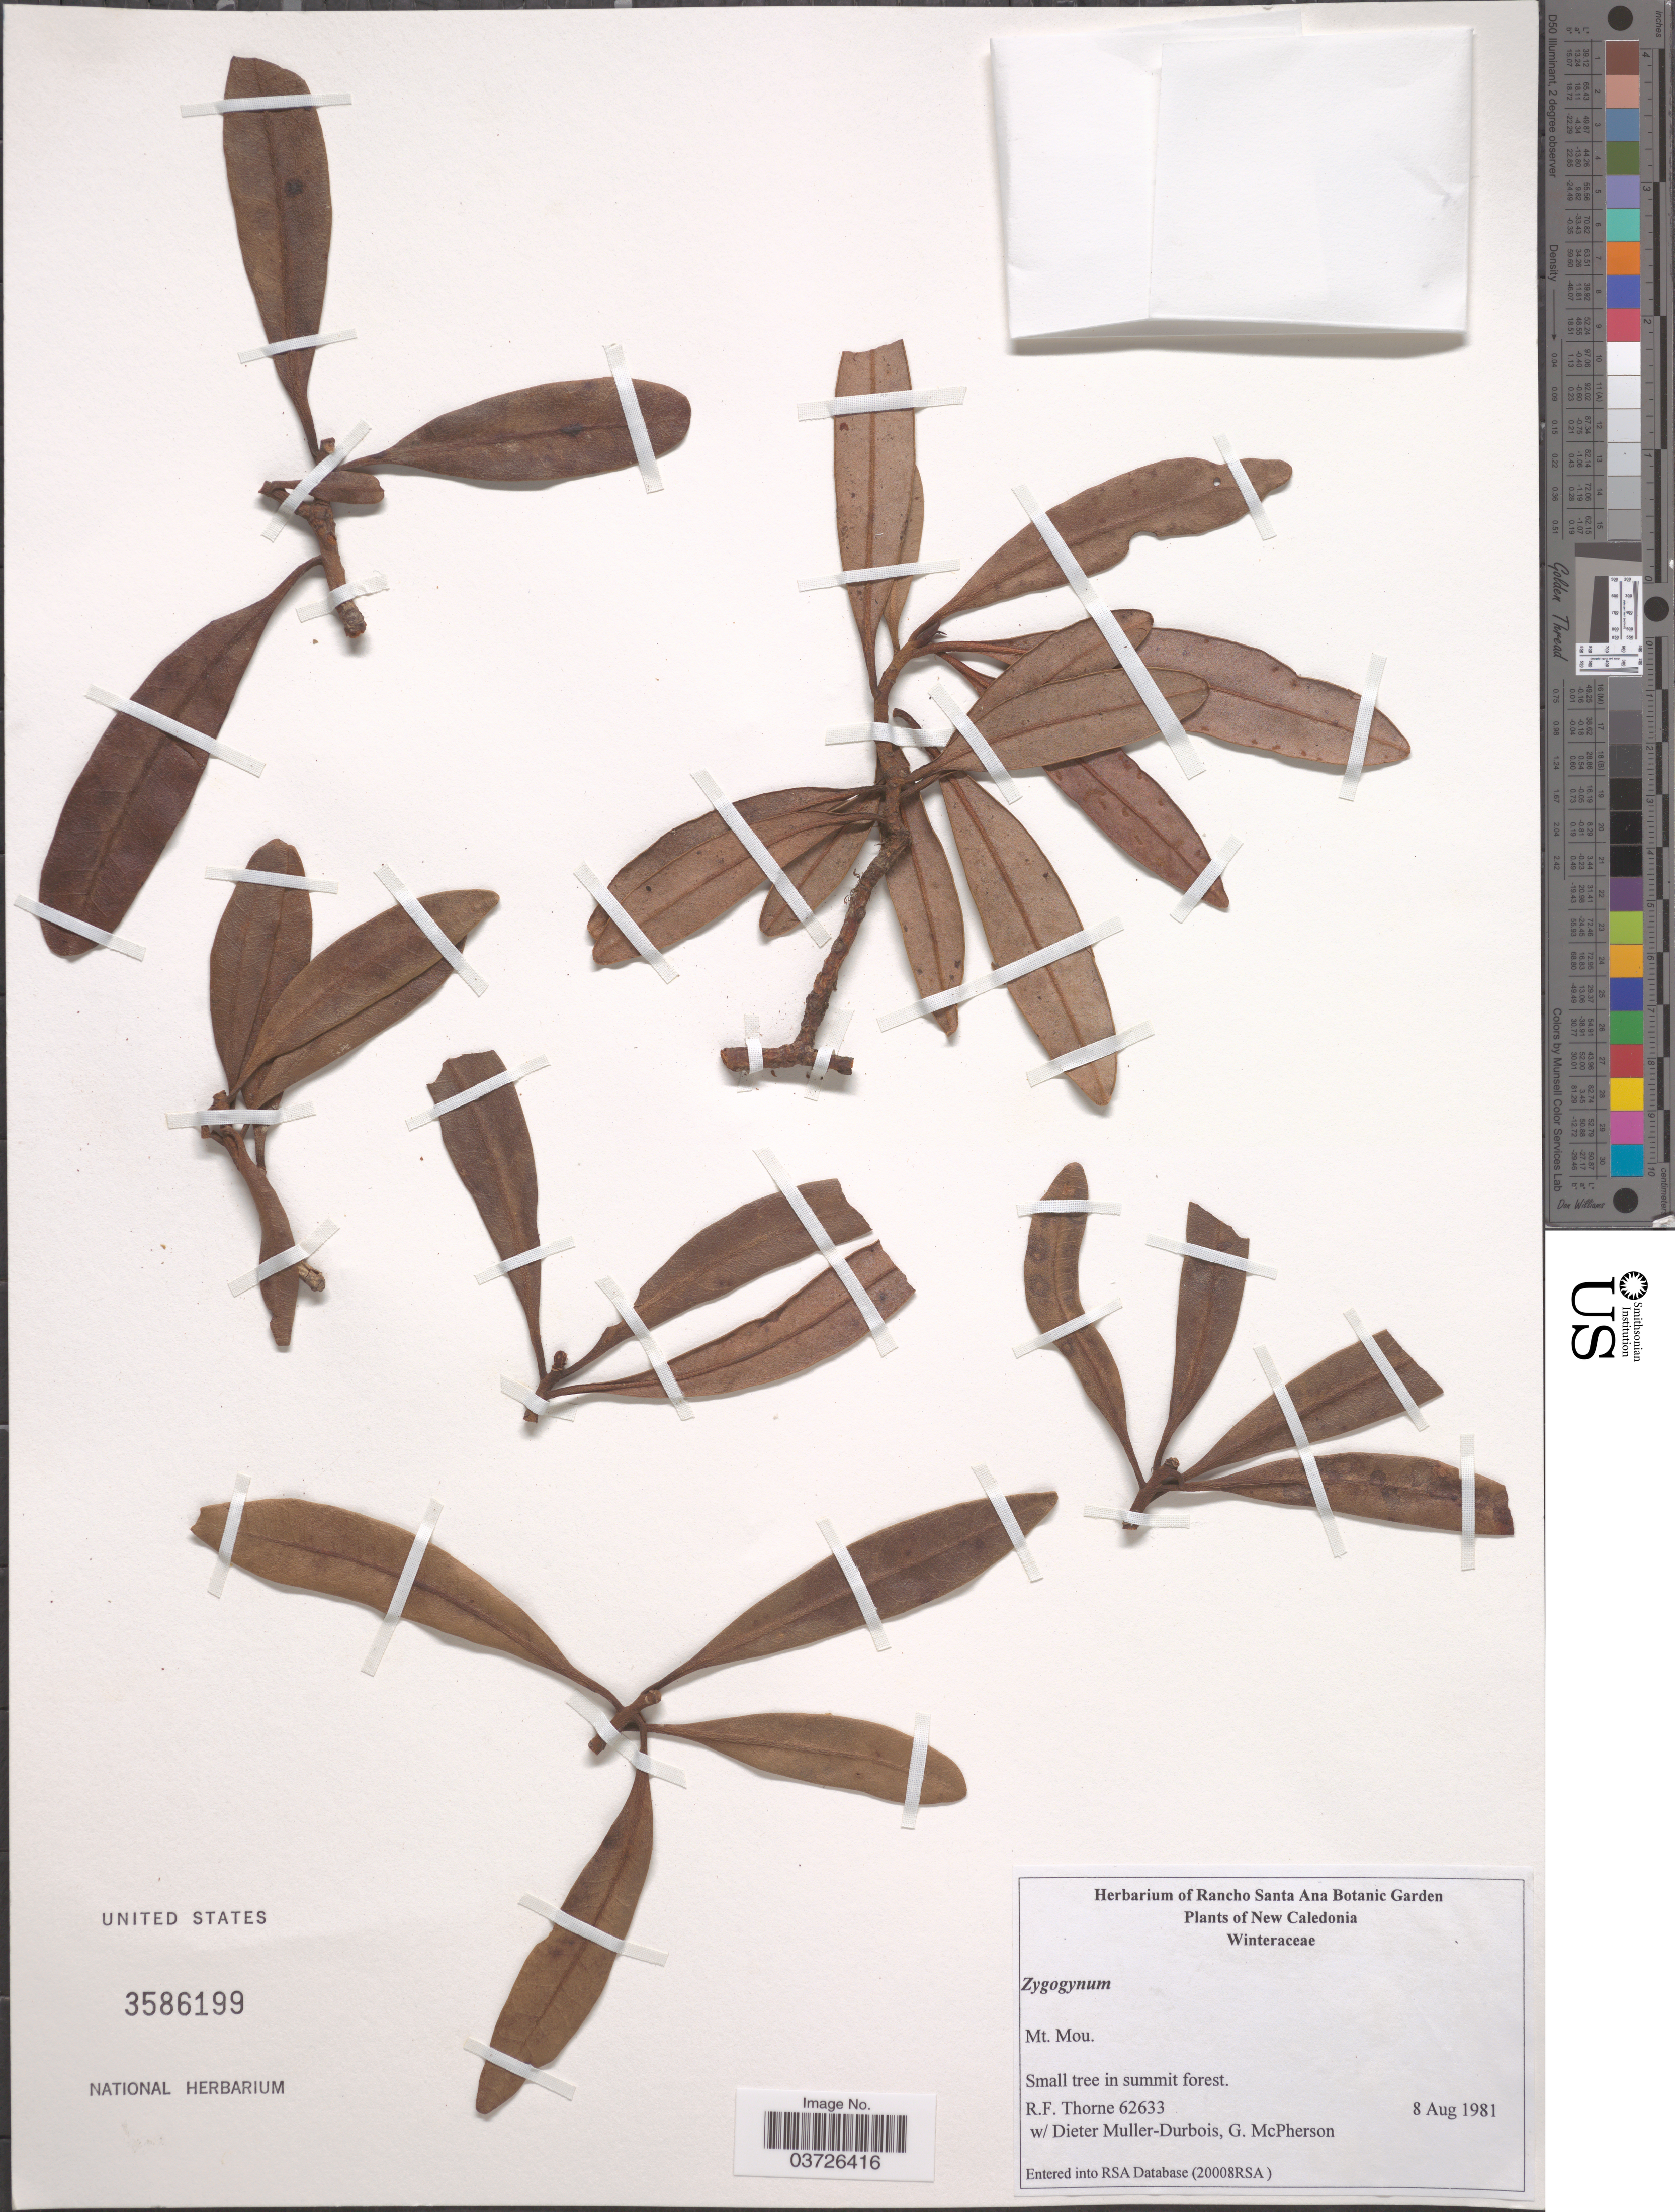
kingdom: Plantae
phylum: Tracheophyta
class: Magnoliopsida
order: Canellales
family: Winteraceae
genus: Zygogynum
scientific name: Zygogynum sp.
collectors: R. Thorne, D. Muller-Durbois & G. McPherson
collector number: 62633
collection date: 1981-08-08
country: New Caledonia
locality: Mt. Mou.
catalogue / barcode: US 3586199